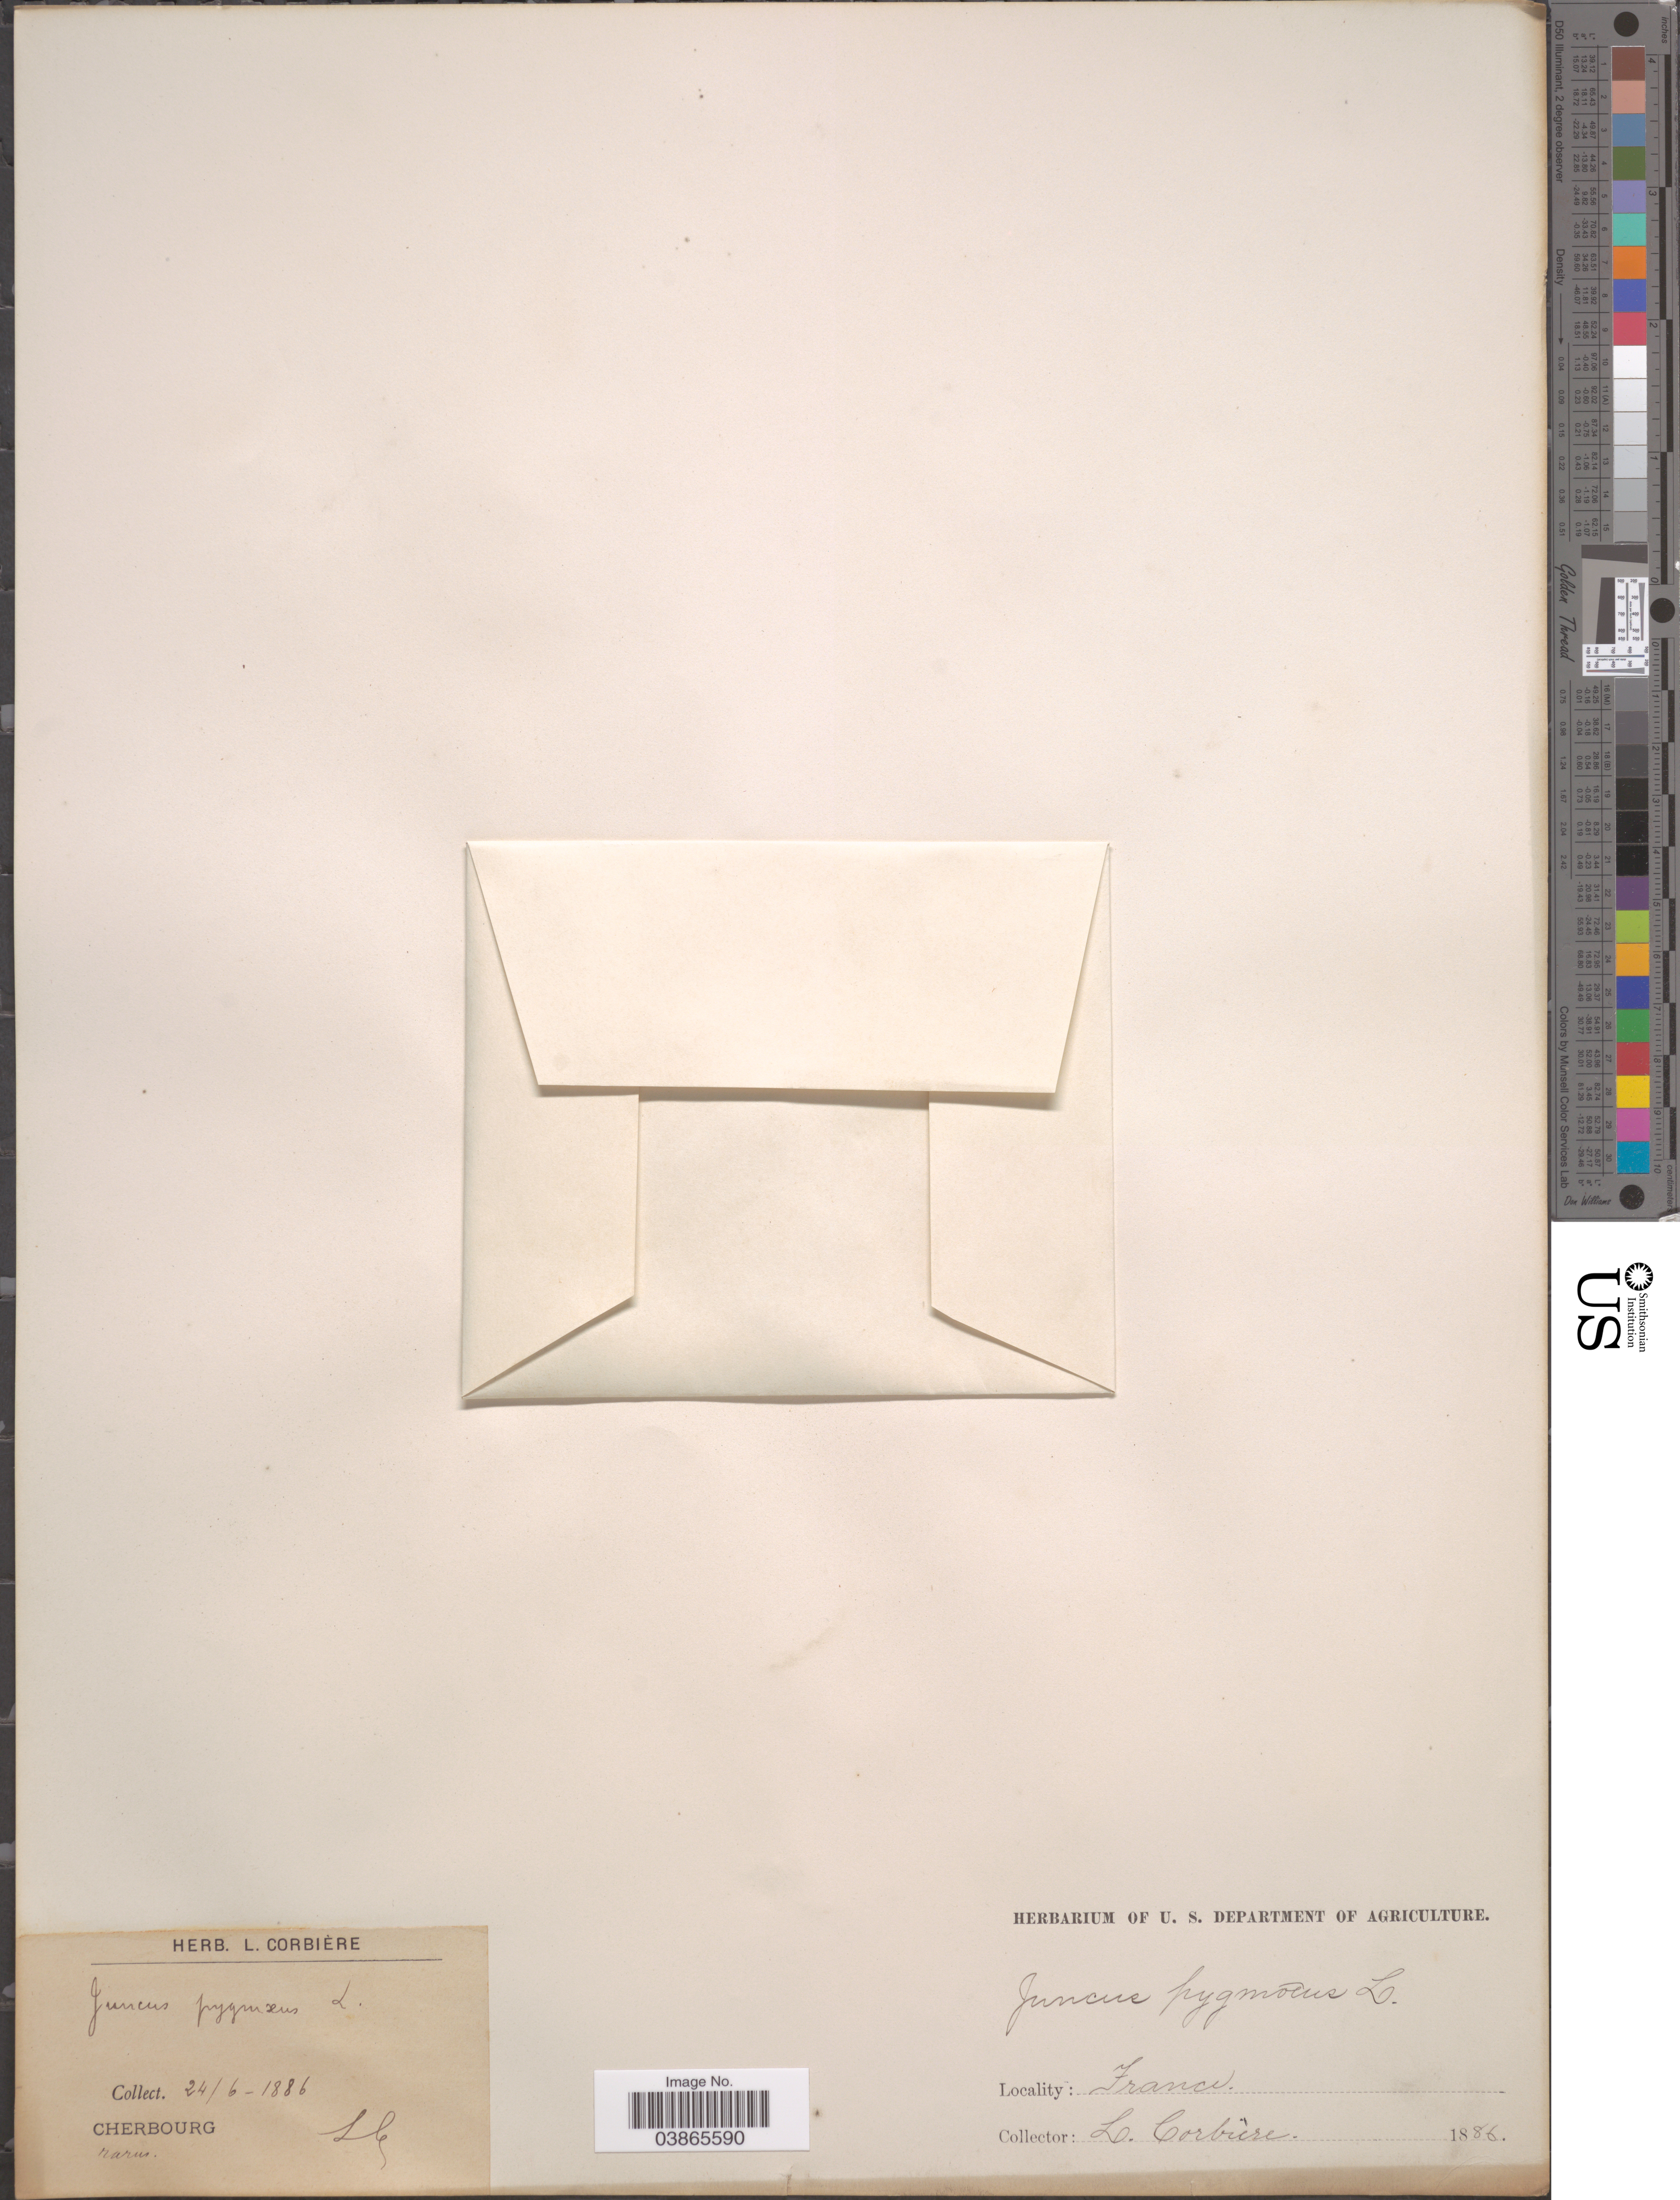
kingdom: Plantae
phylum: Tracheophyta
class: Liliopsida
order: Poales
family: Juncaceae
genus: Juncus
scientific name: Juncus pygmaeus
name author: Rich. ex Thuill.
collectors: L. Corbière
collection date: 1886-06-24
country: France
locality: Cherbourg.